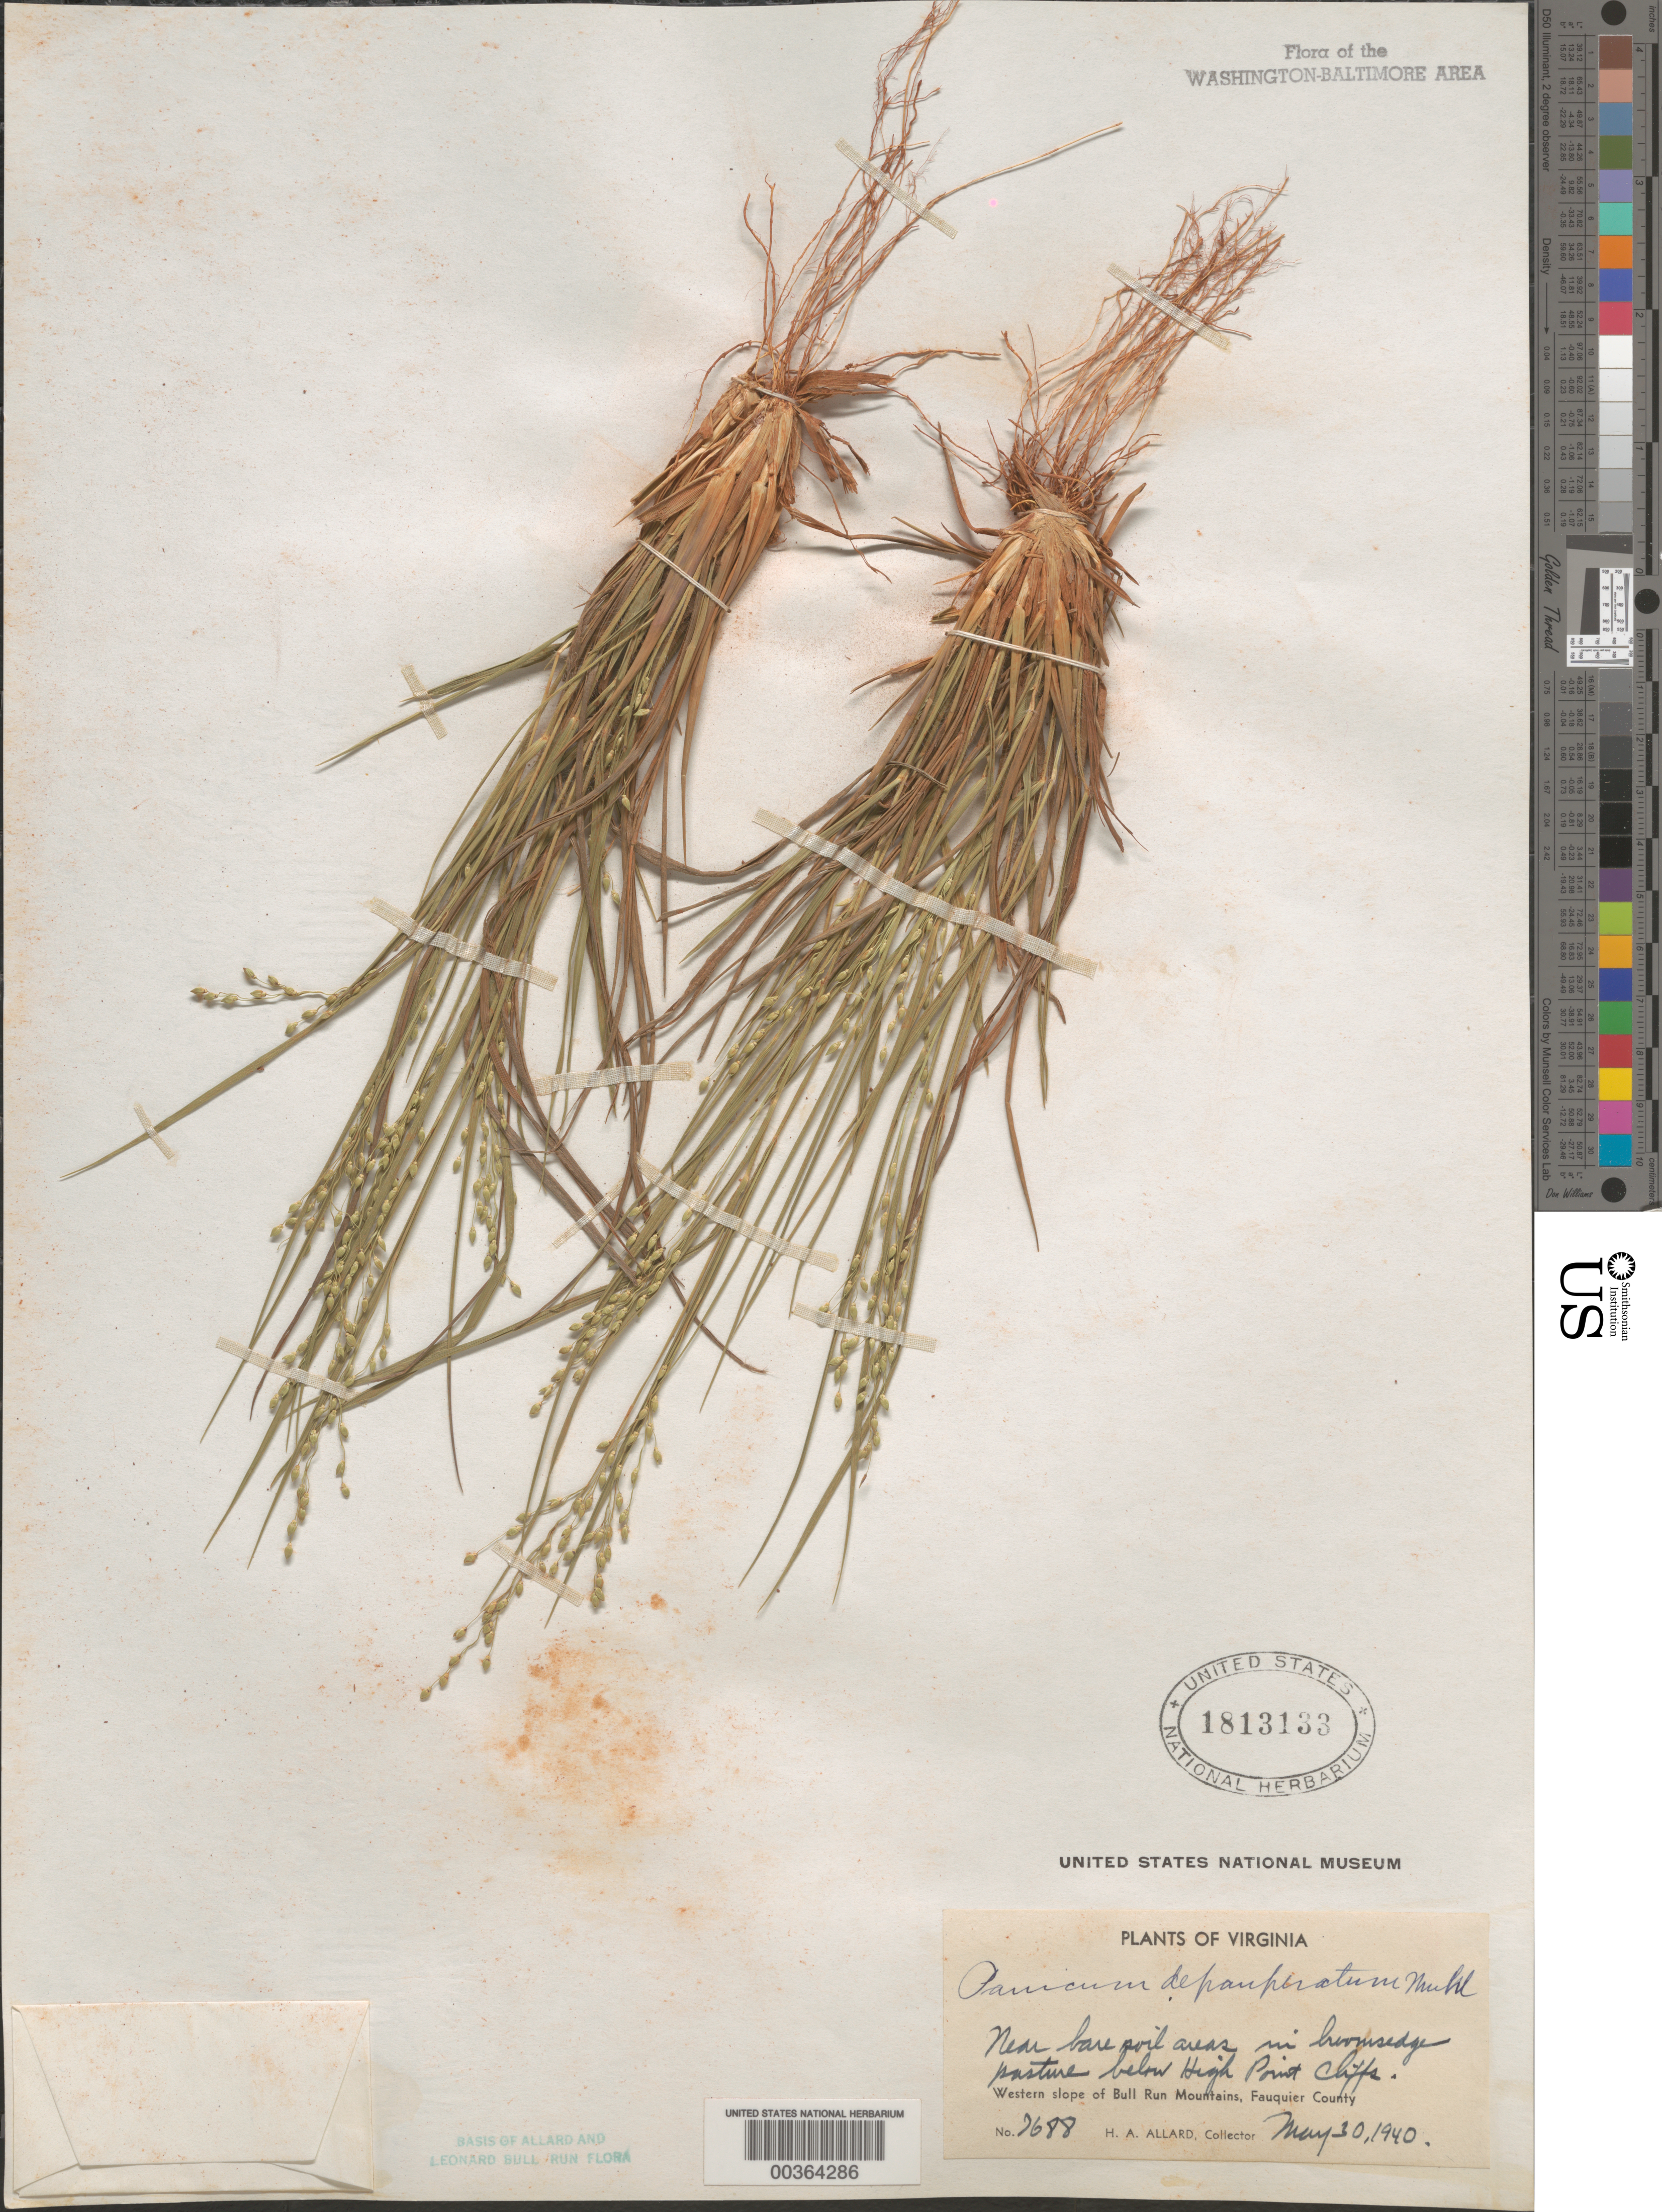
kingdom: Plantae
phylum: Tracheophyta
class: Liliopsida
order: Poales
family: Poaceae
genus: Dichanthelium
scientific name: Dichanthelium depauperatum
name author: (Muhl.) Gould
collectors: H. A. Allard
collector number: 7688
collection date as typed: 30 May 1940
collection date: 1940-05-30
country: United States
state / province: Virginia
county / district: Fauquier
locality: High Point Cliffs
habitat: Near bare soil areas in broomsedge pasture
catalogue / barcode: US 1813133